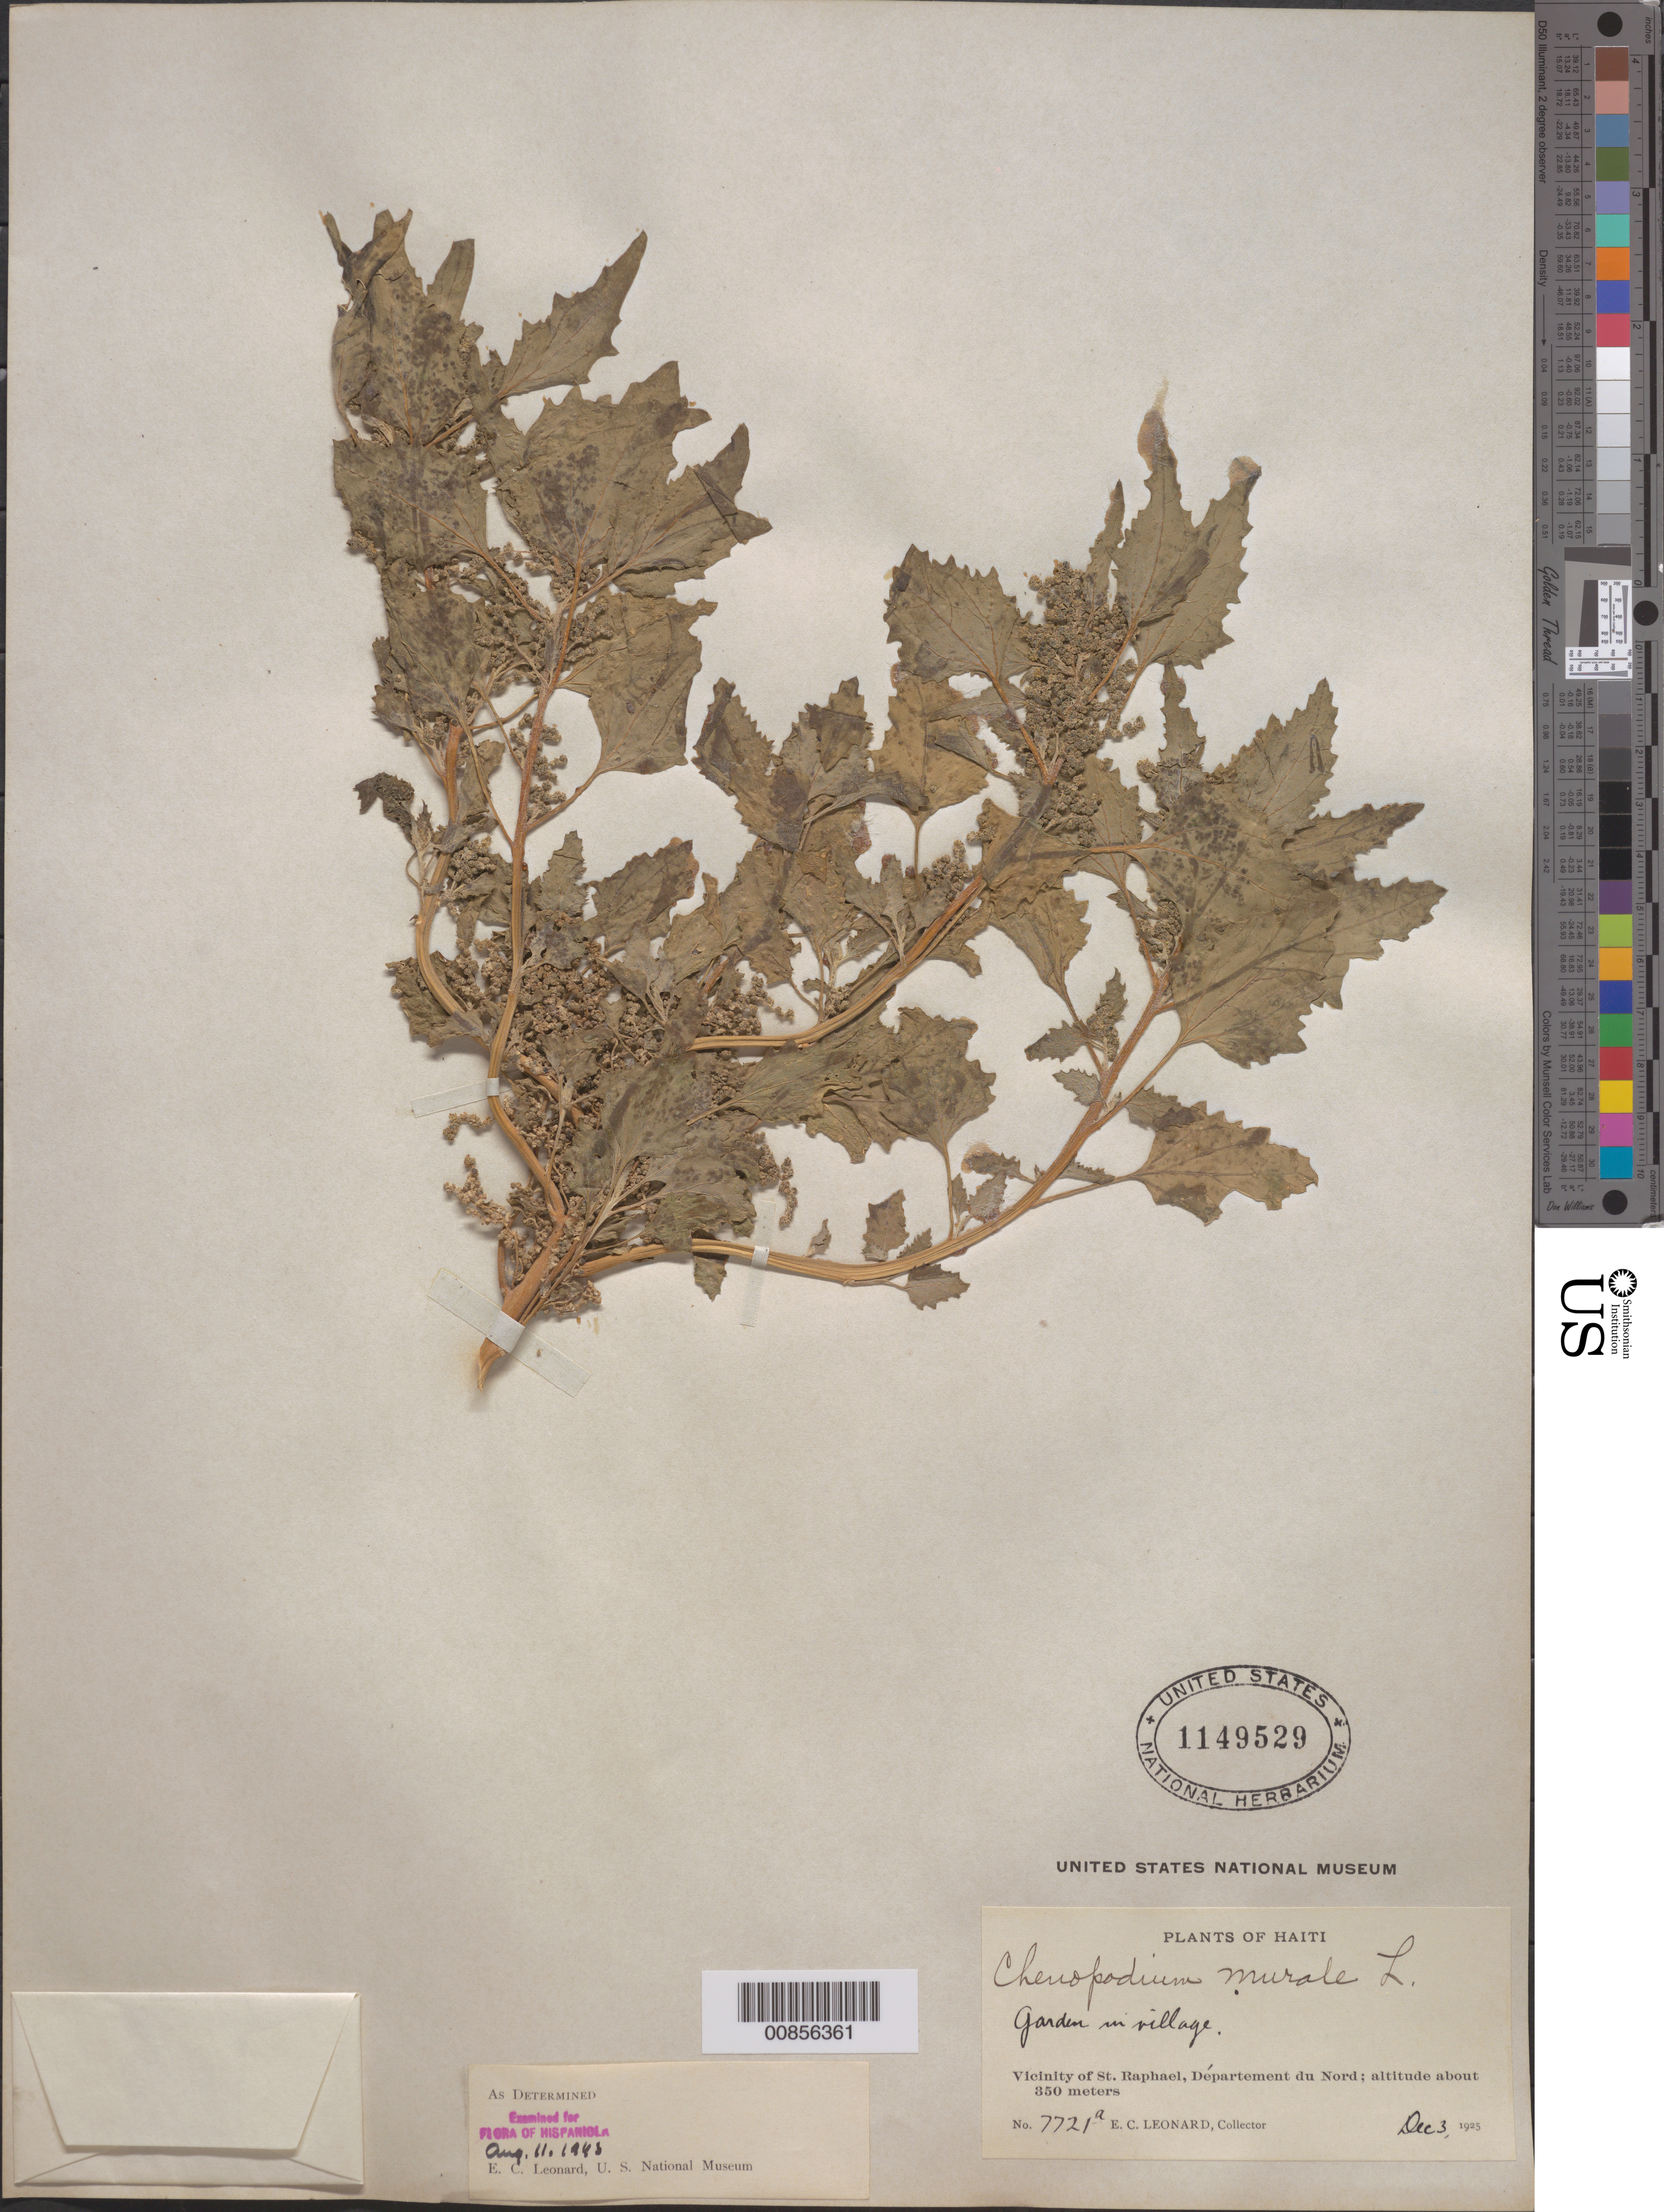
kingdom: Plantae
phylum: Tracheophyta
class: Magnoliopsida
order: Caryophyllales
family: Amaranthaceae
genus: Chenopodium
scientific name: Chenopodium murale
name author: L.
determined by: Leonard, Emery C., (US)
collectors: E. C. Leonard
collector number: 7721a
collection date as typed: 03 Dec 1925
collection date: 1925-12-03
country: Haiti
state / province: Nord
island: Hispaniola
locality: Vicinity of St. Raphael. Garden in village.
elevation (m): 350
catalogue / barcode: US 1149529